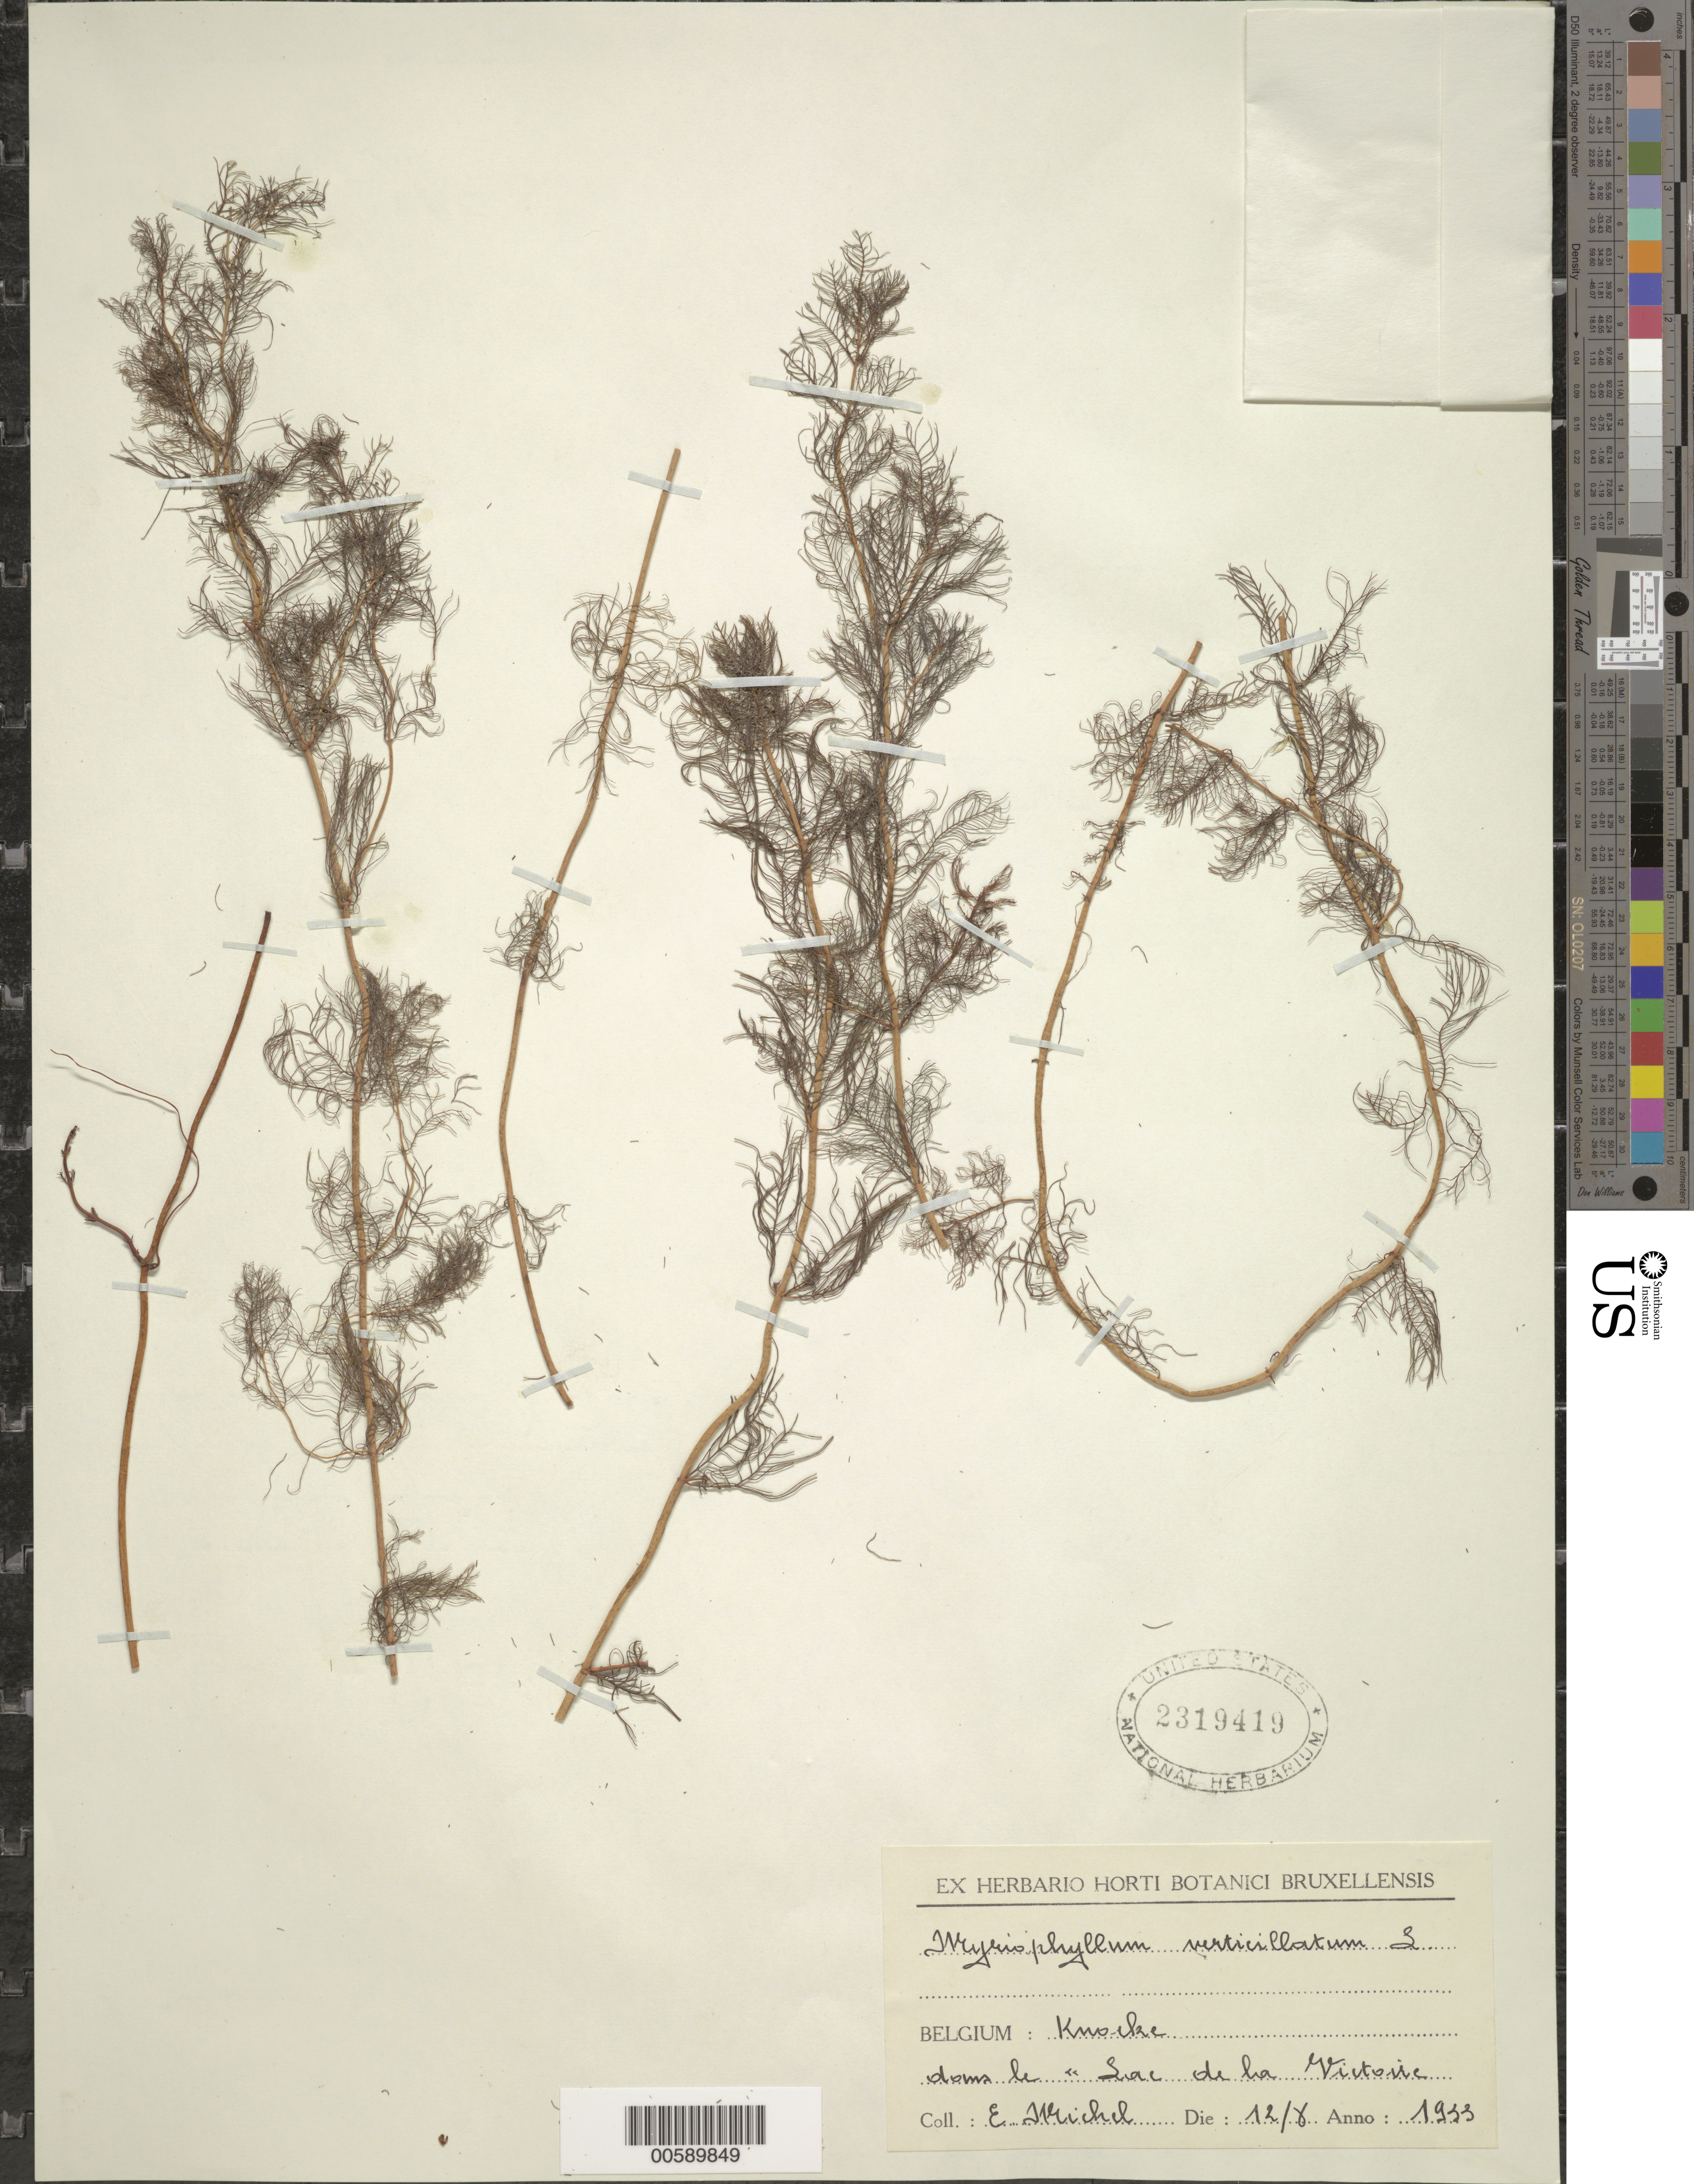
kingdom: Plantae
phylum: Tracheophyta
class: Magnoliopsida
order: Saxifragales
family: Haloragaceae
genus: Myriophyllum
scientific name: Myriophyllum verticillatum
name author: L.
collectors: E. Michel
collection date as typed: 12 Aug 1933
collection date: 1933-08-12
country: Belgium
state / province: Flanders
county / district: West-Vlaanderen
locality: Knocke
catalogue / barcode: US 2319419